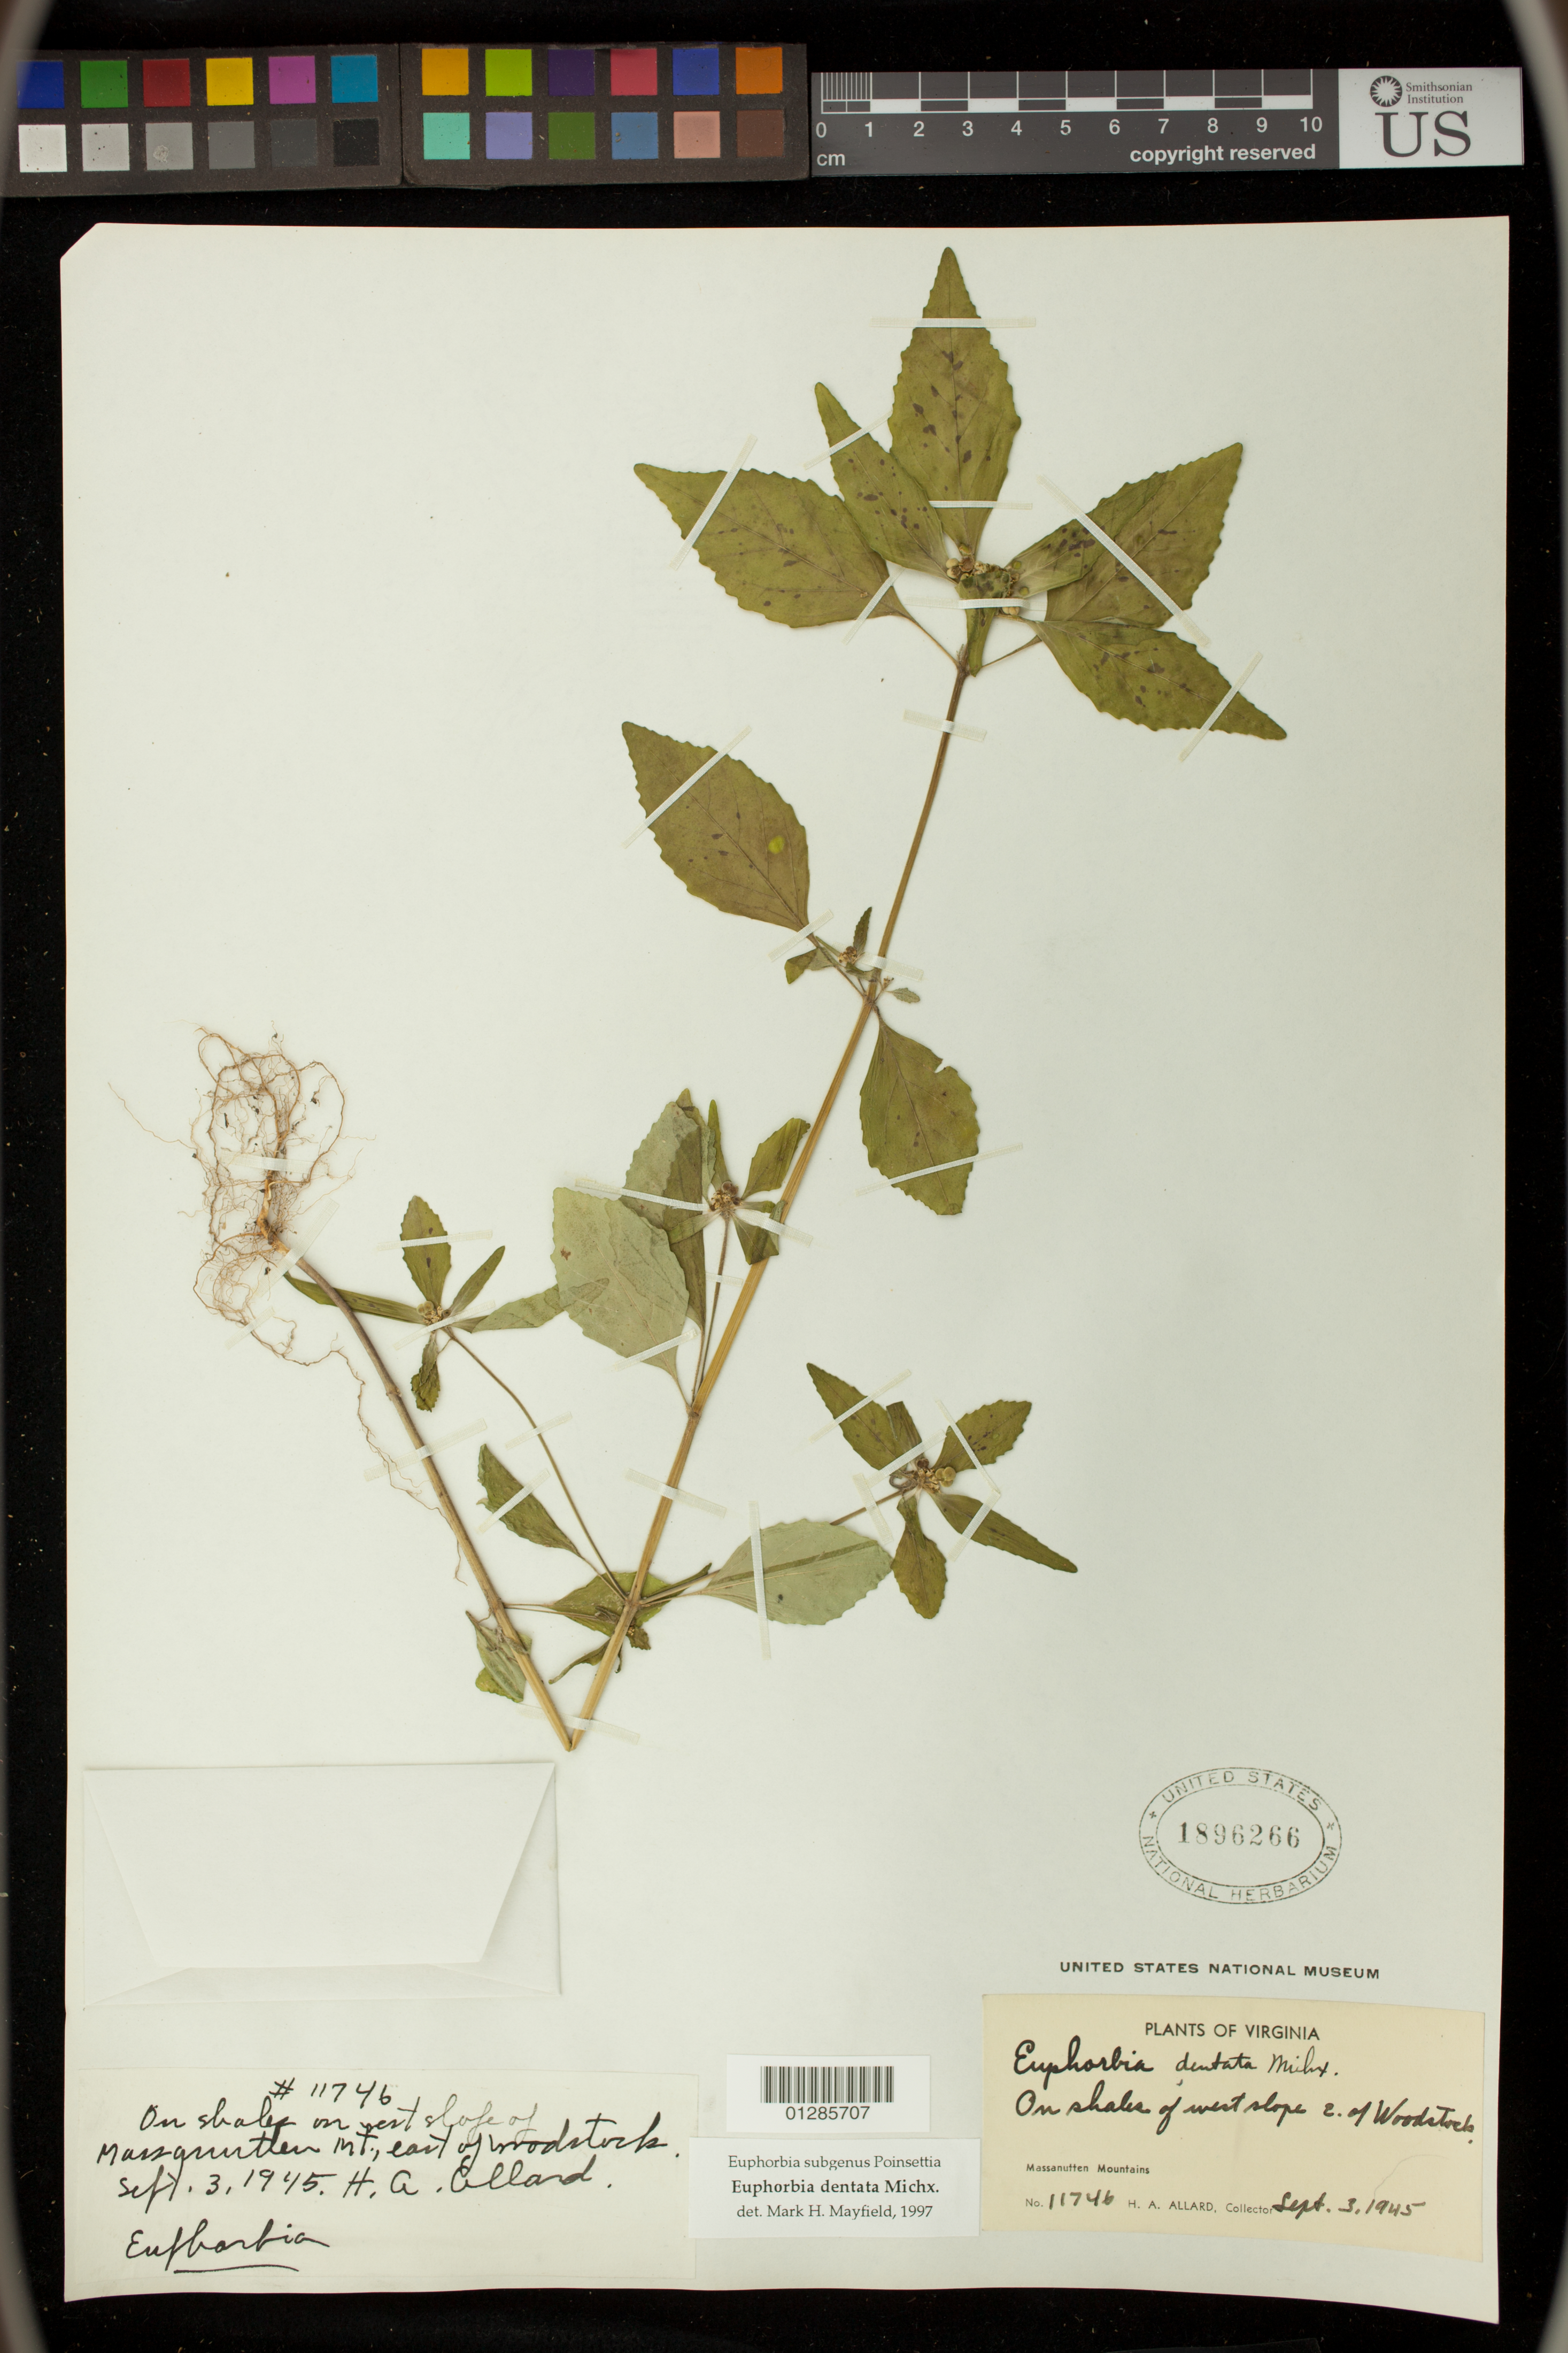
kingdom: Plantae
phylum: Tracheophyta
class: Magnoliopsida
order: Malpighiales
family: Euphorbiaceae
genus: Euphorbia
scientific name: Euphorbia dentata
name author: Michx.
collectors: H. A. Allard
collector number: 11746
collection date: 1945-09-03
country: United States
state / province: Virginia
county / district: Shenandoah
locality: West slope E of Woodstock, Massanutten Mountains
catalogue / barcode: US 1896266